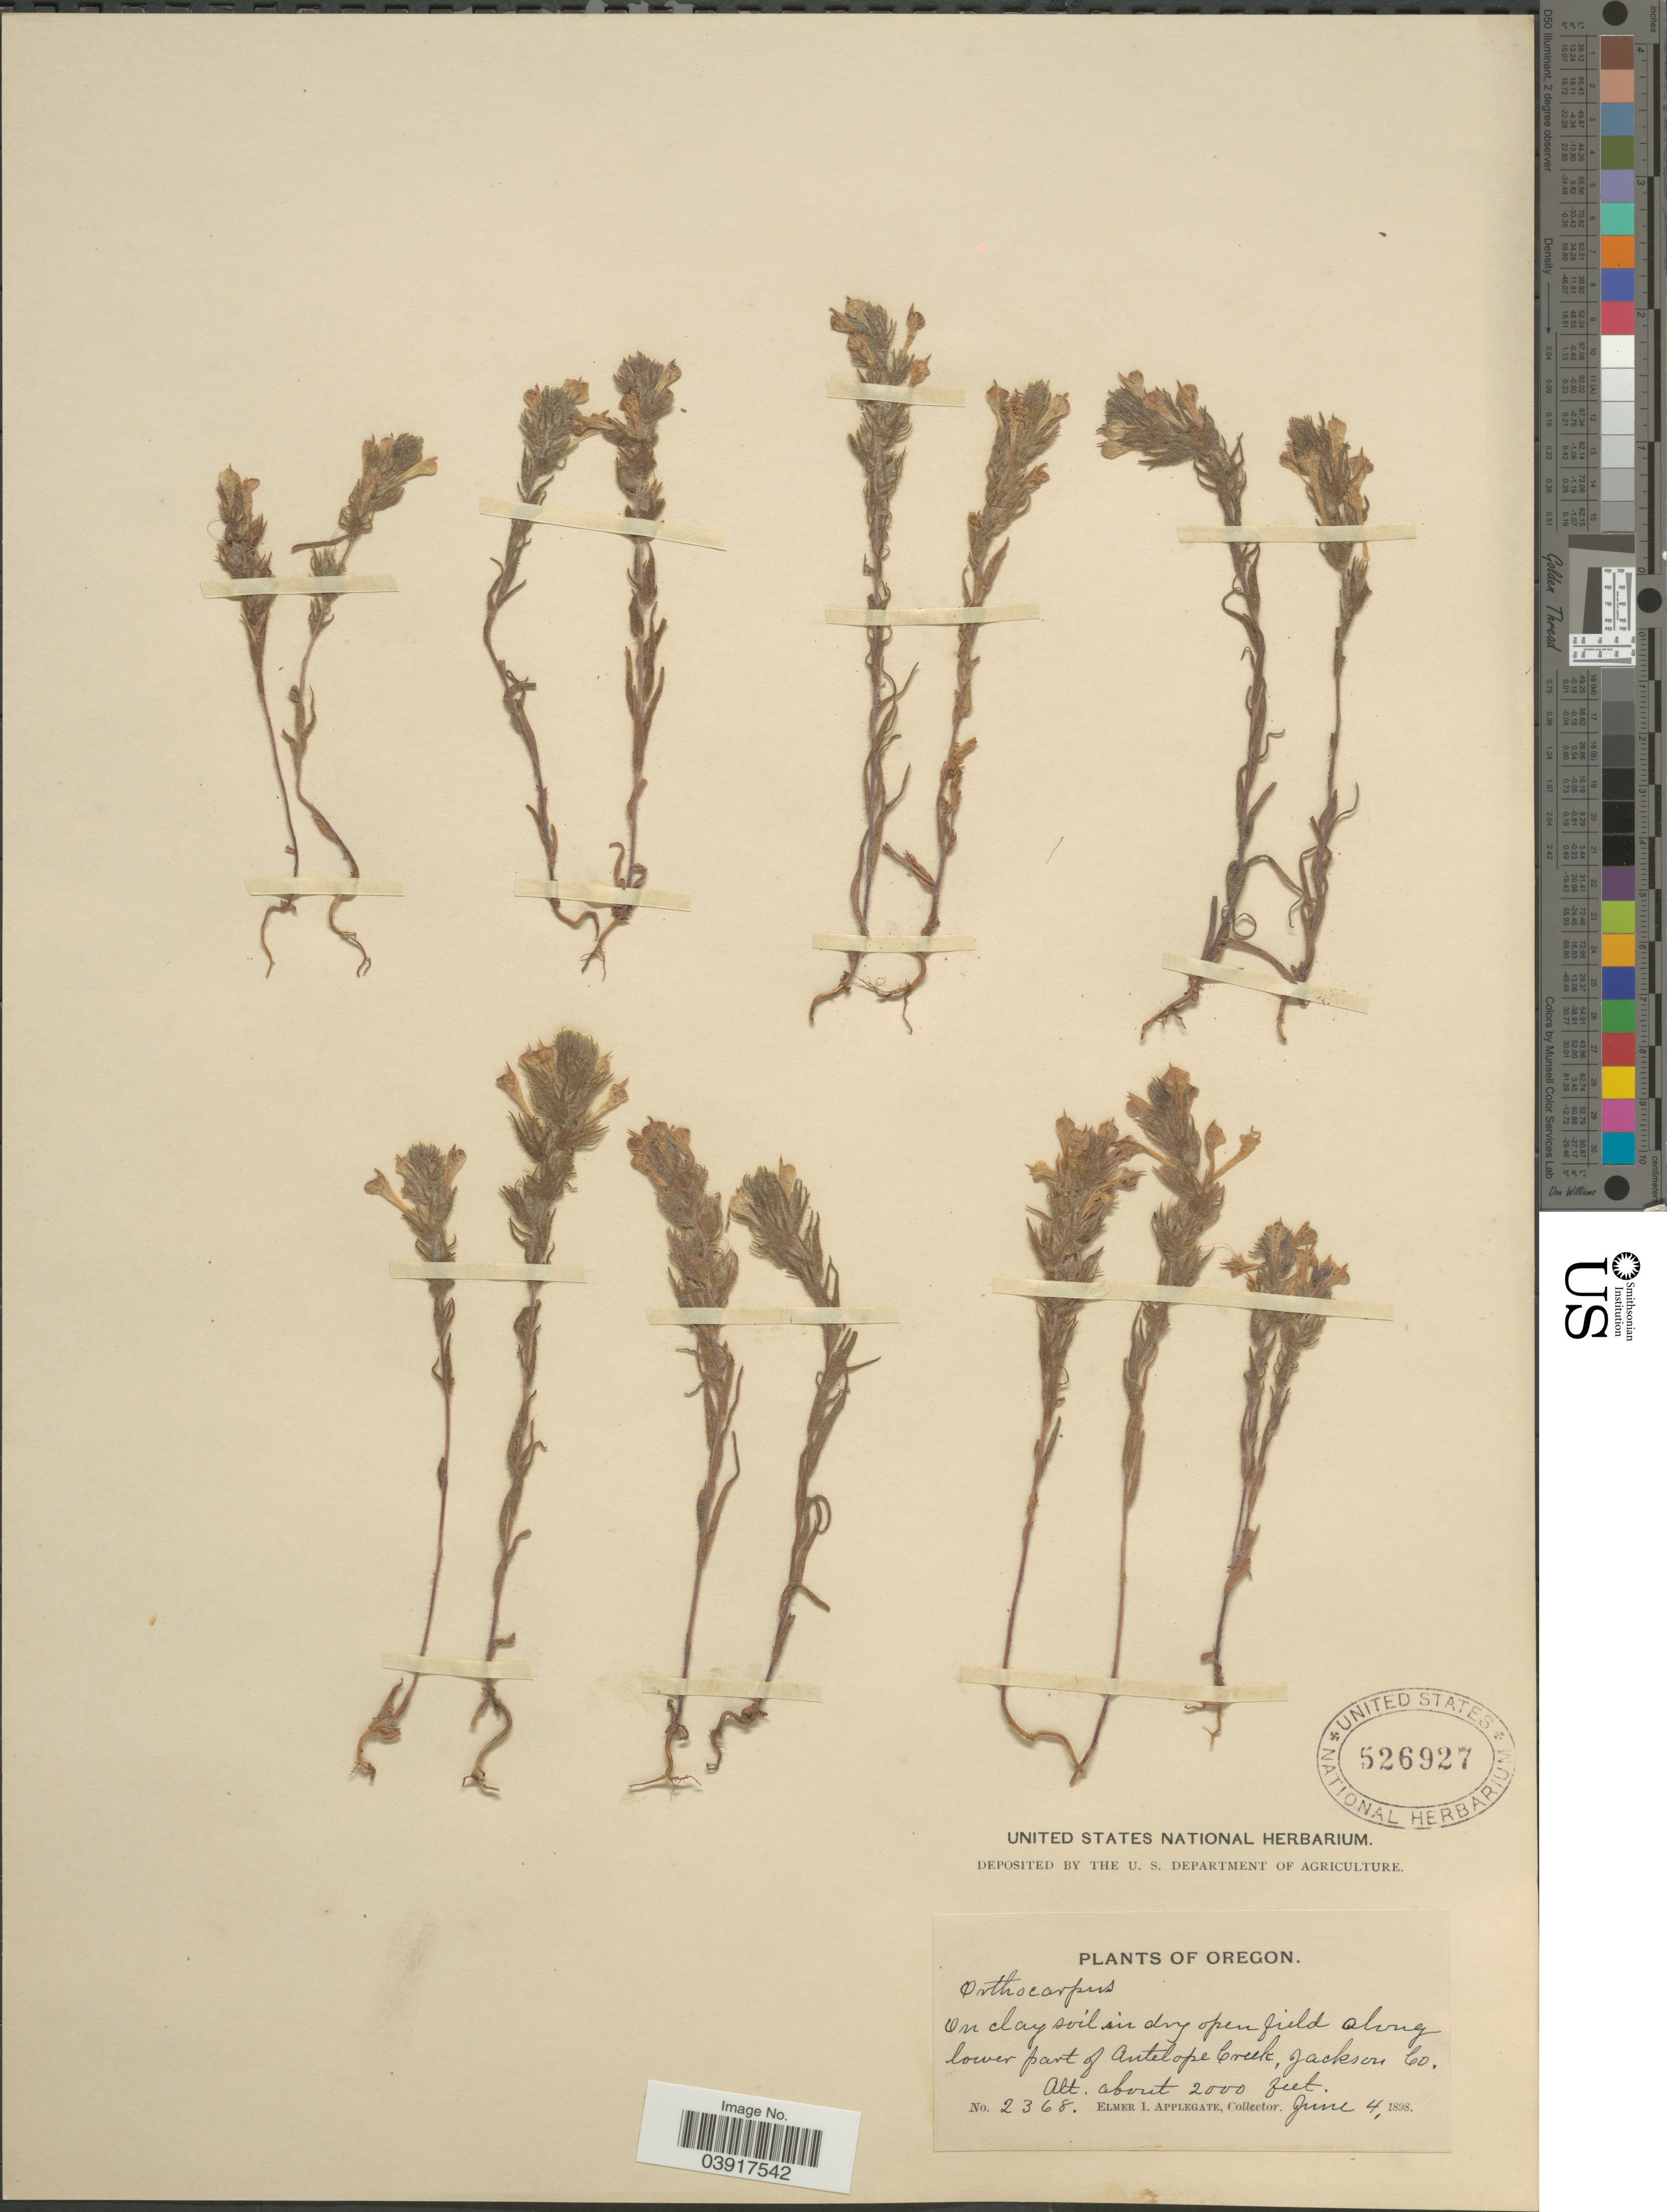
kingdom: Plantae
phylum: Tracheophyta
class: Magnoliopsida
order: Lamiales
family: Orobanchaceae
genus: Orthocarpus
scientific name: Orthocarpus lacerus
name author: Benth.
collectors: E. I. Applegate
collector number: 2368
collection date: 1898-06-04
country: United States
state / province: Oregon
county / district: Jackson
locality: In dry open field along lower part of Antelope Creek, Jackson Co.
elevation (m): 610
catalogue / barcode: US 526927